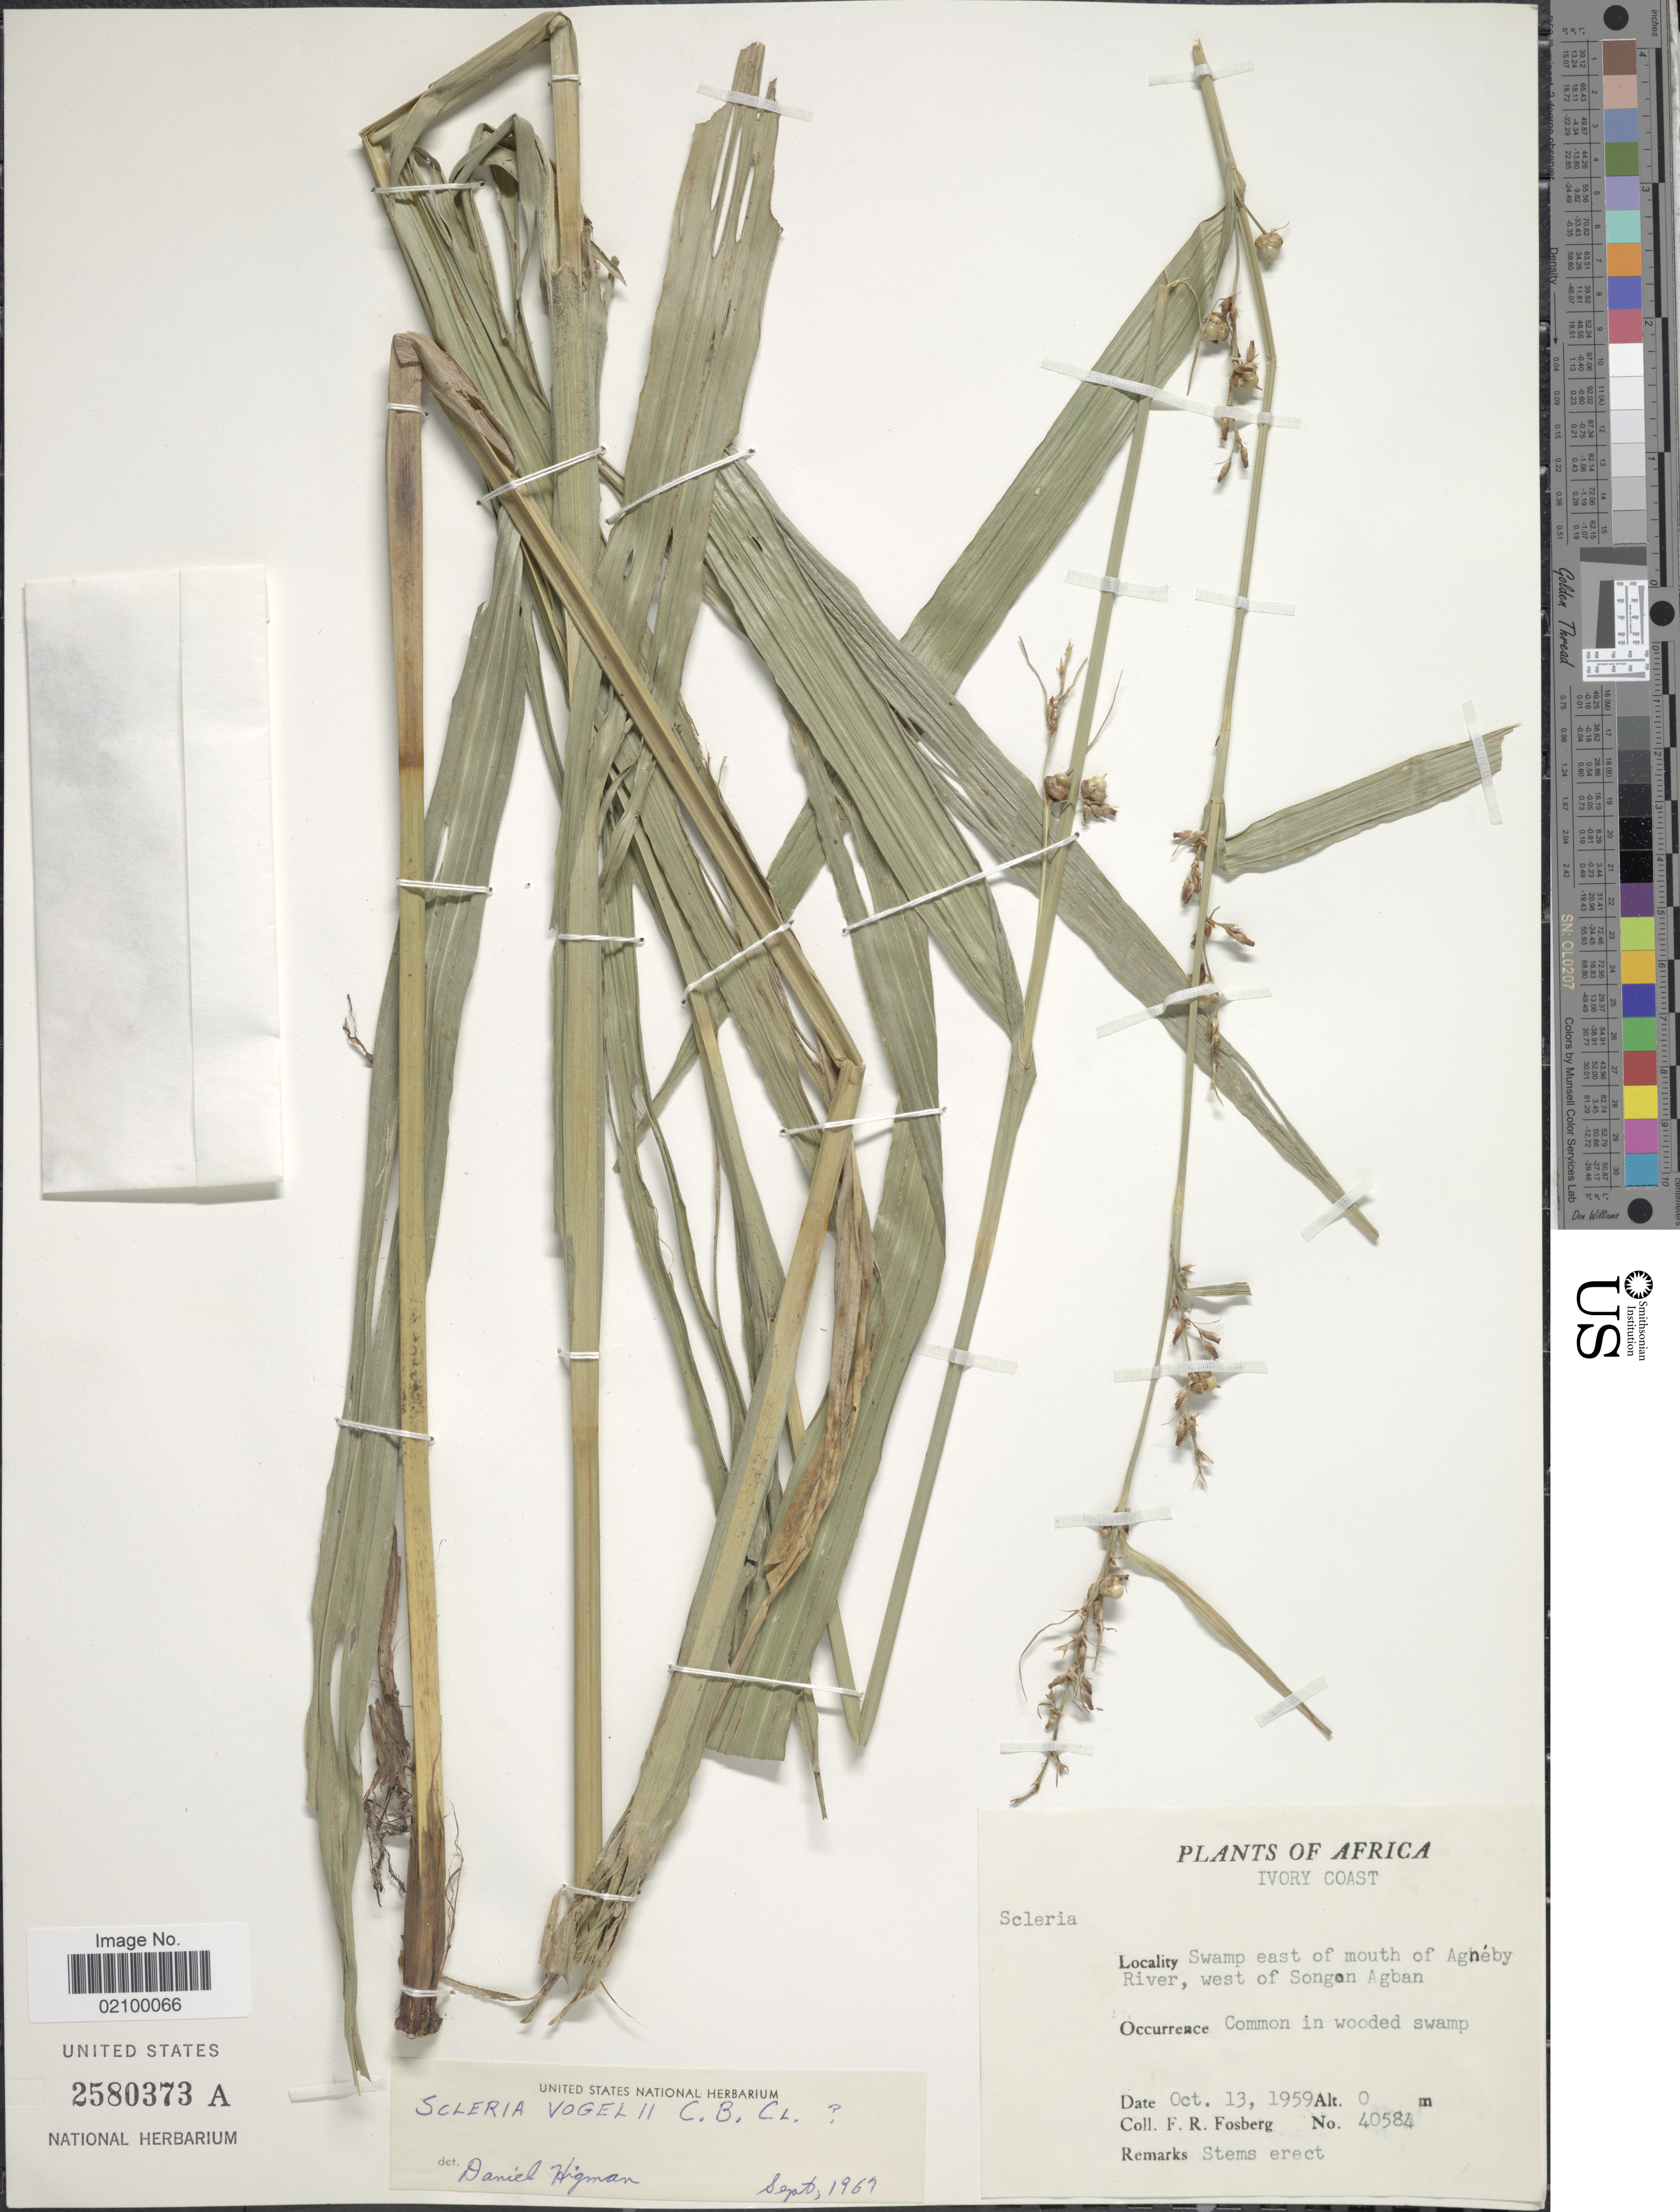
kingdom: Plantae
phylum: Tracheophyta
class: Liliopsida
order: Poales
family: Cyperaceae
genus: Scleria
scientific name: Scleria vogelii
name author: C.B. Clarke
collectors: F. R. Fosberg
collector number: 40584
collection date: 1959-10-13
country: Ivory Coast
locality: Swamp east of mouth of Agnéby River, west of Songon Agban.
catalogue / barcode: US 2580373A